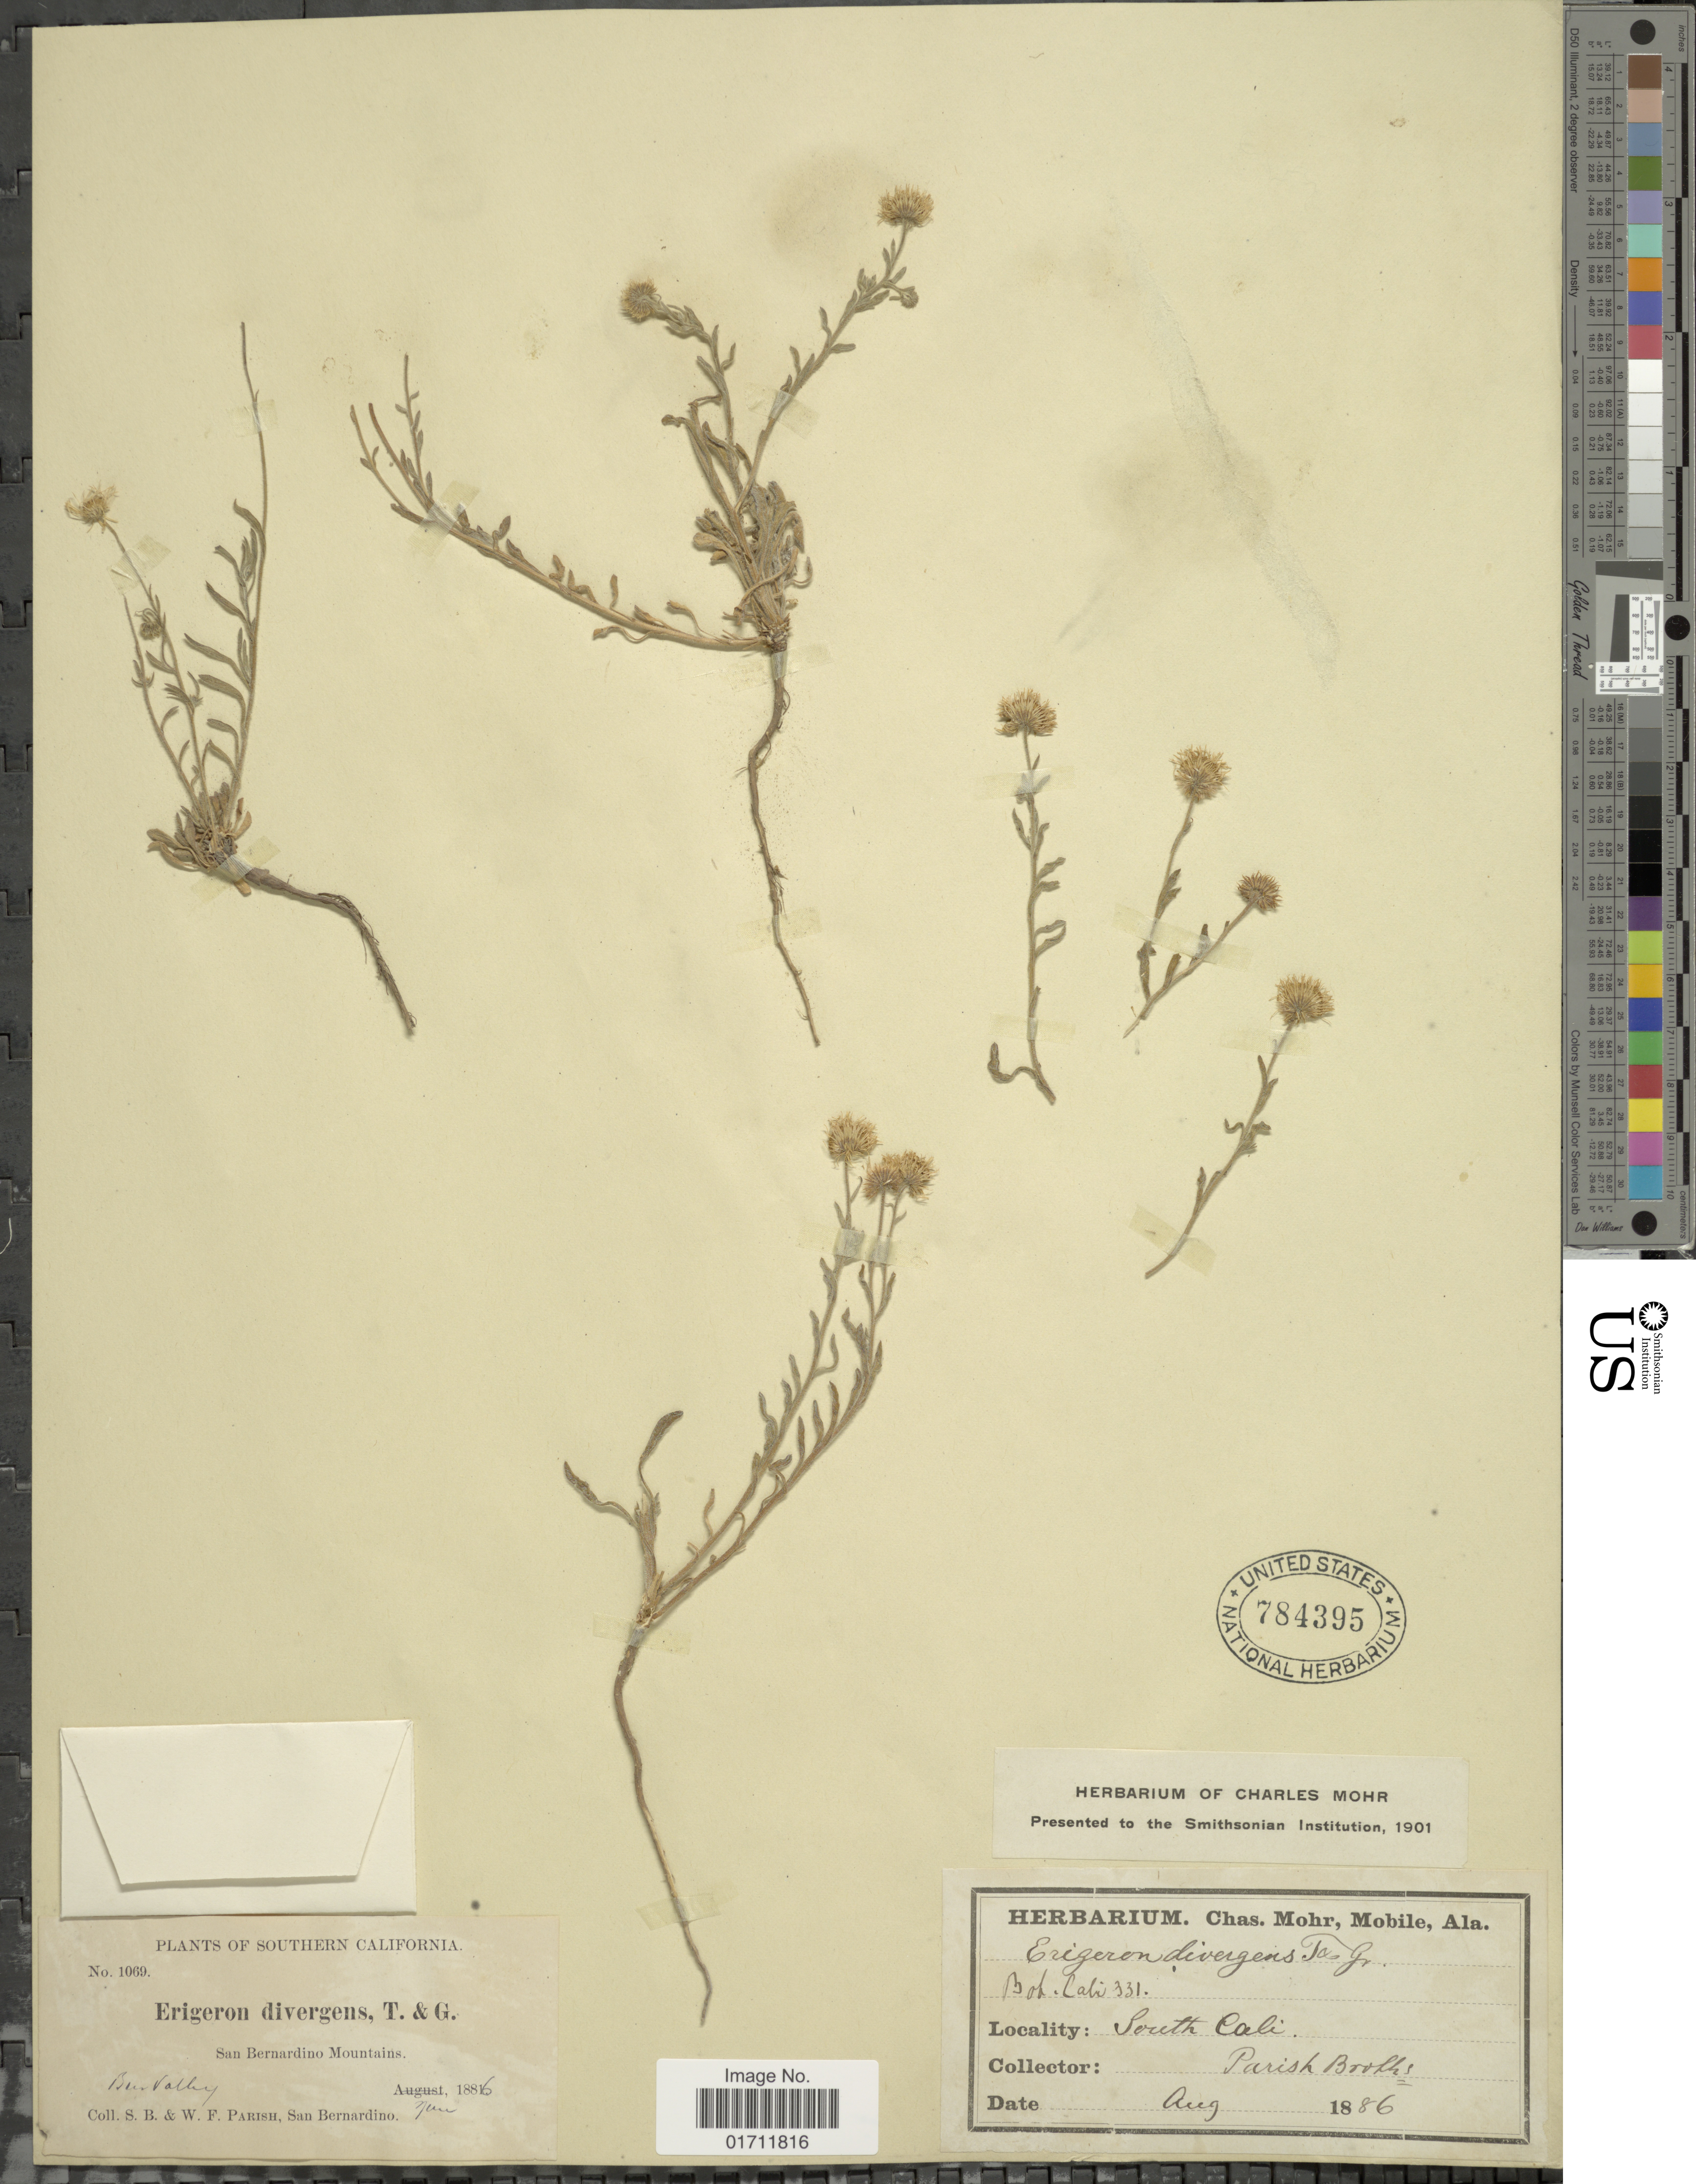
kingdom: Plantae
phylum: Tracheophyta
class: Magnoliopsida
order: Asterales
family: Asteraceae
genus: Erigeron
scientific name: Erigeron divergens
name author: Torr. & A. Gray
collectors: S. B. Parish & W. F. Parish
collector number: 1069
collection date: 1886-08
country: United States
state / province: California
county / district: San Bernardino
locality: Southern California, San Bernardino Mountains, Bear Valley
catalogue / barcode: US 784395